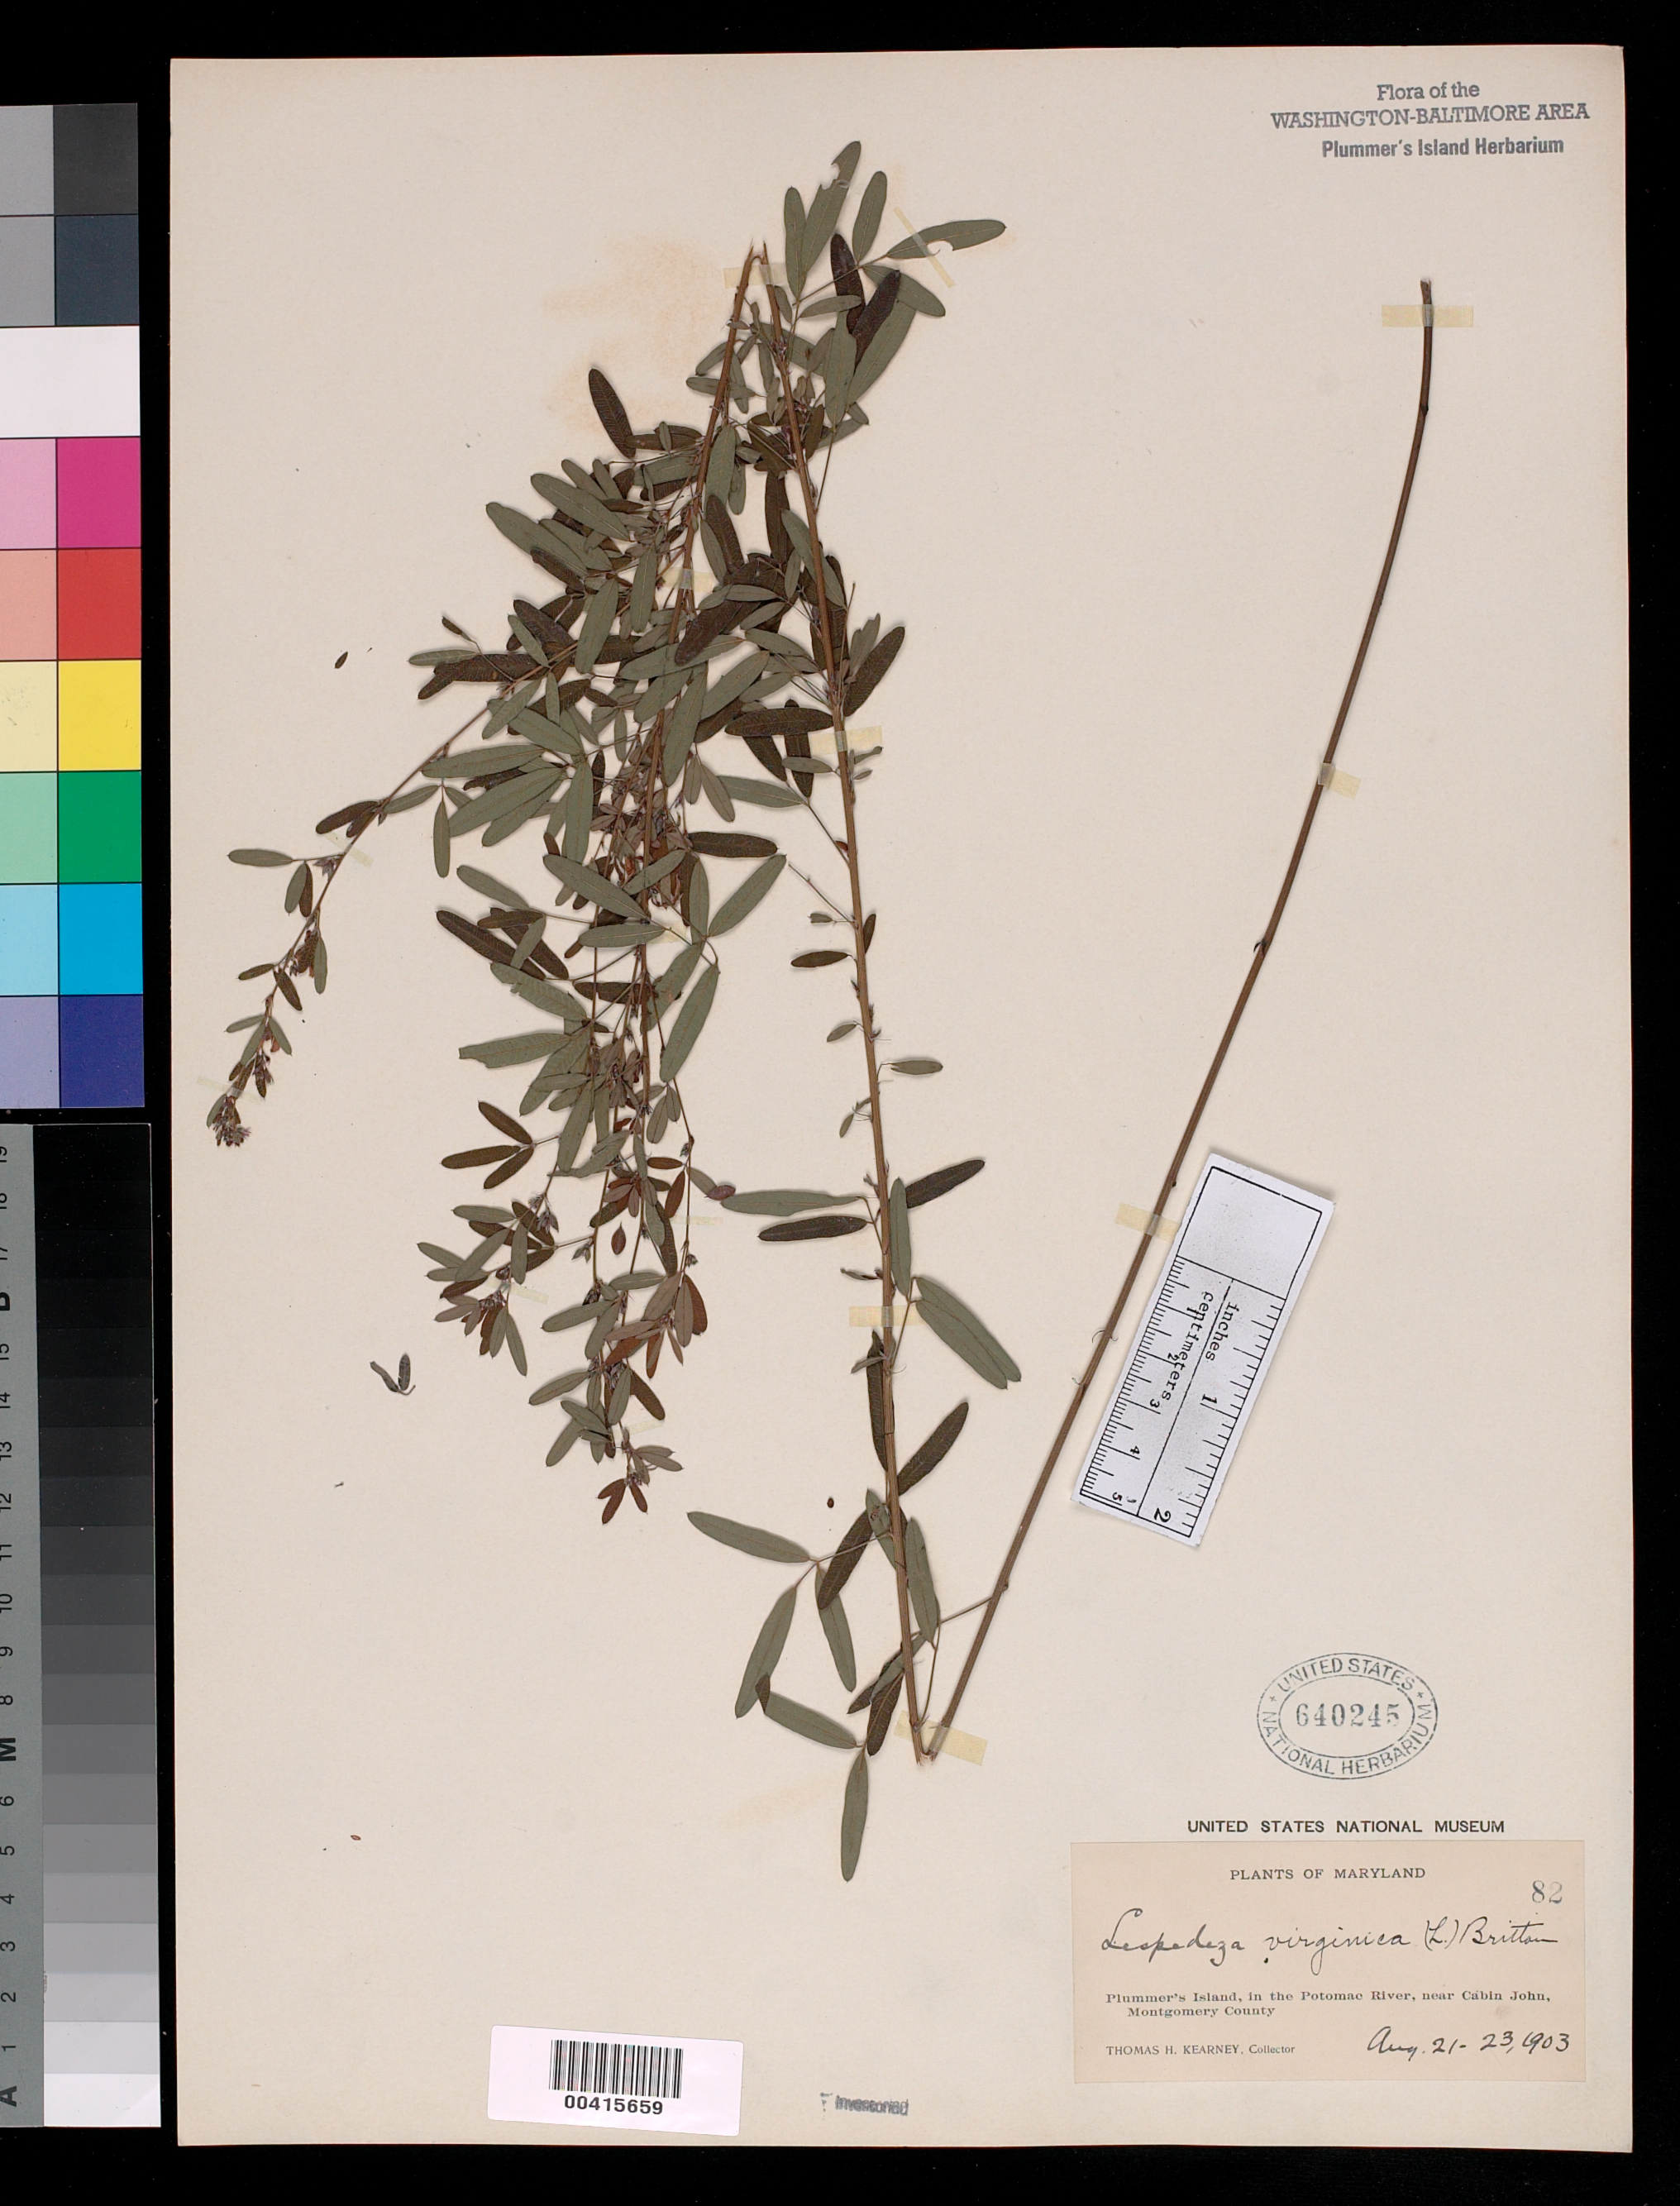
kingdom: Plantae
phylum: Tracheophyta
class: Magnoliopsida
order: Fabales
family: Fabaceae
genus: Lespedeza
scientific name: Lespedeza virginica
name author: (L.) Britton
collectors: T. H. Kearney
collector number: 82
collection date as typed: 21 Aug 1903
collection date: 1903-08-21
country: United States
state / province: Maryland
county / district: Montgomery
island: Plummers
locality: Plummer's Island C. & O. Canal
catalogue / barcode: US 640245